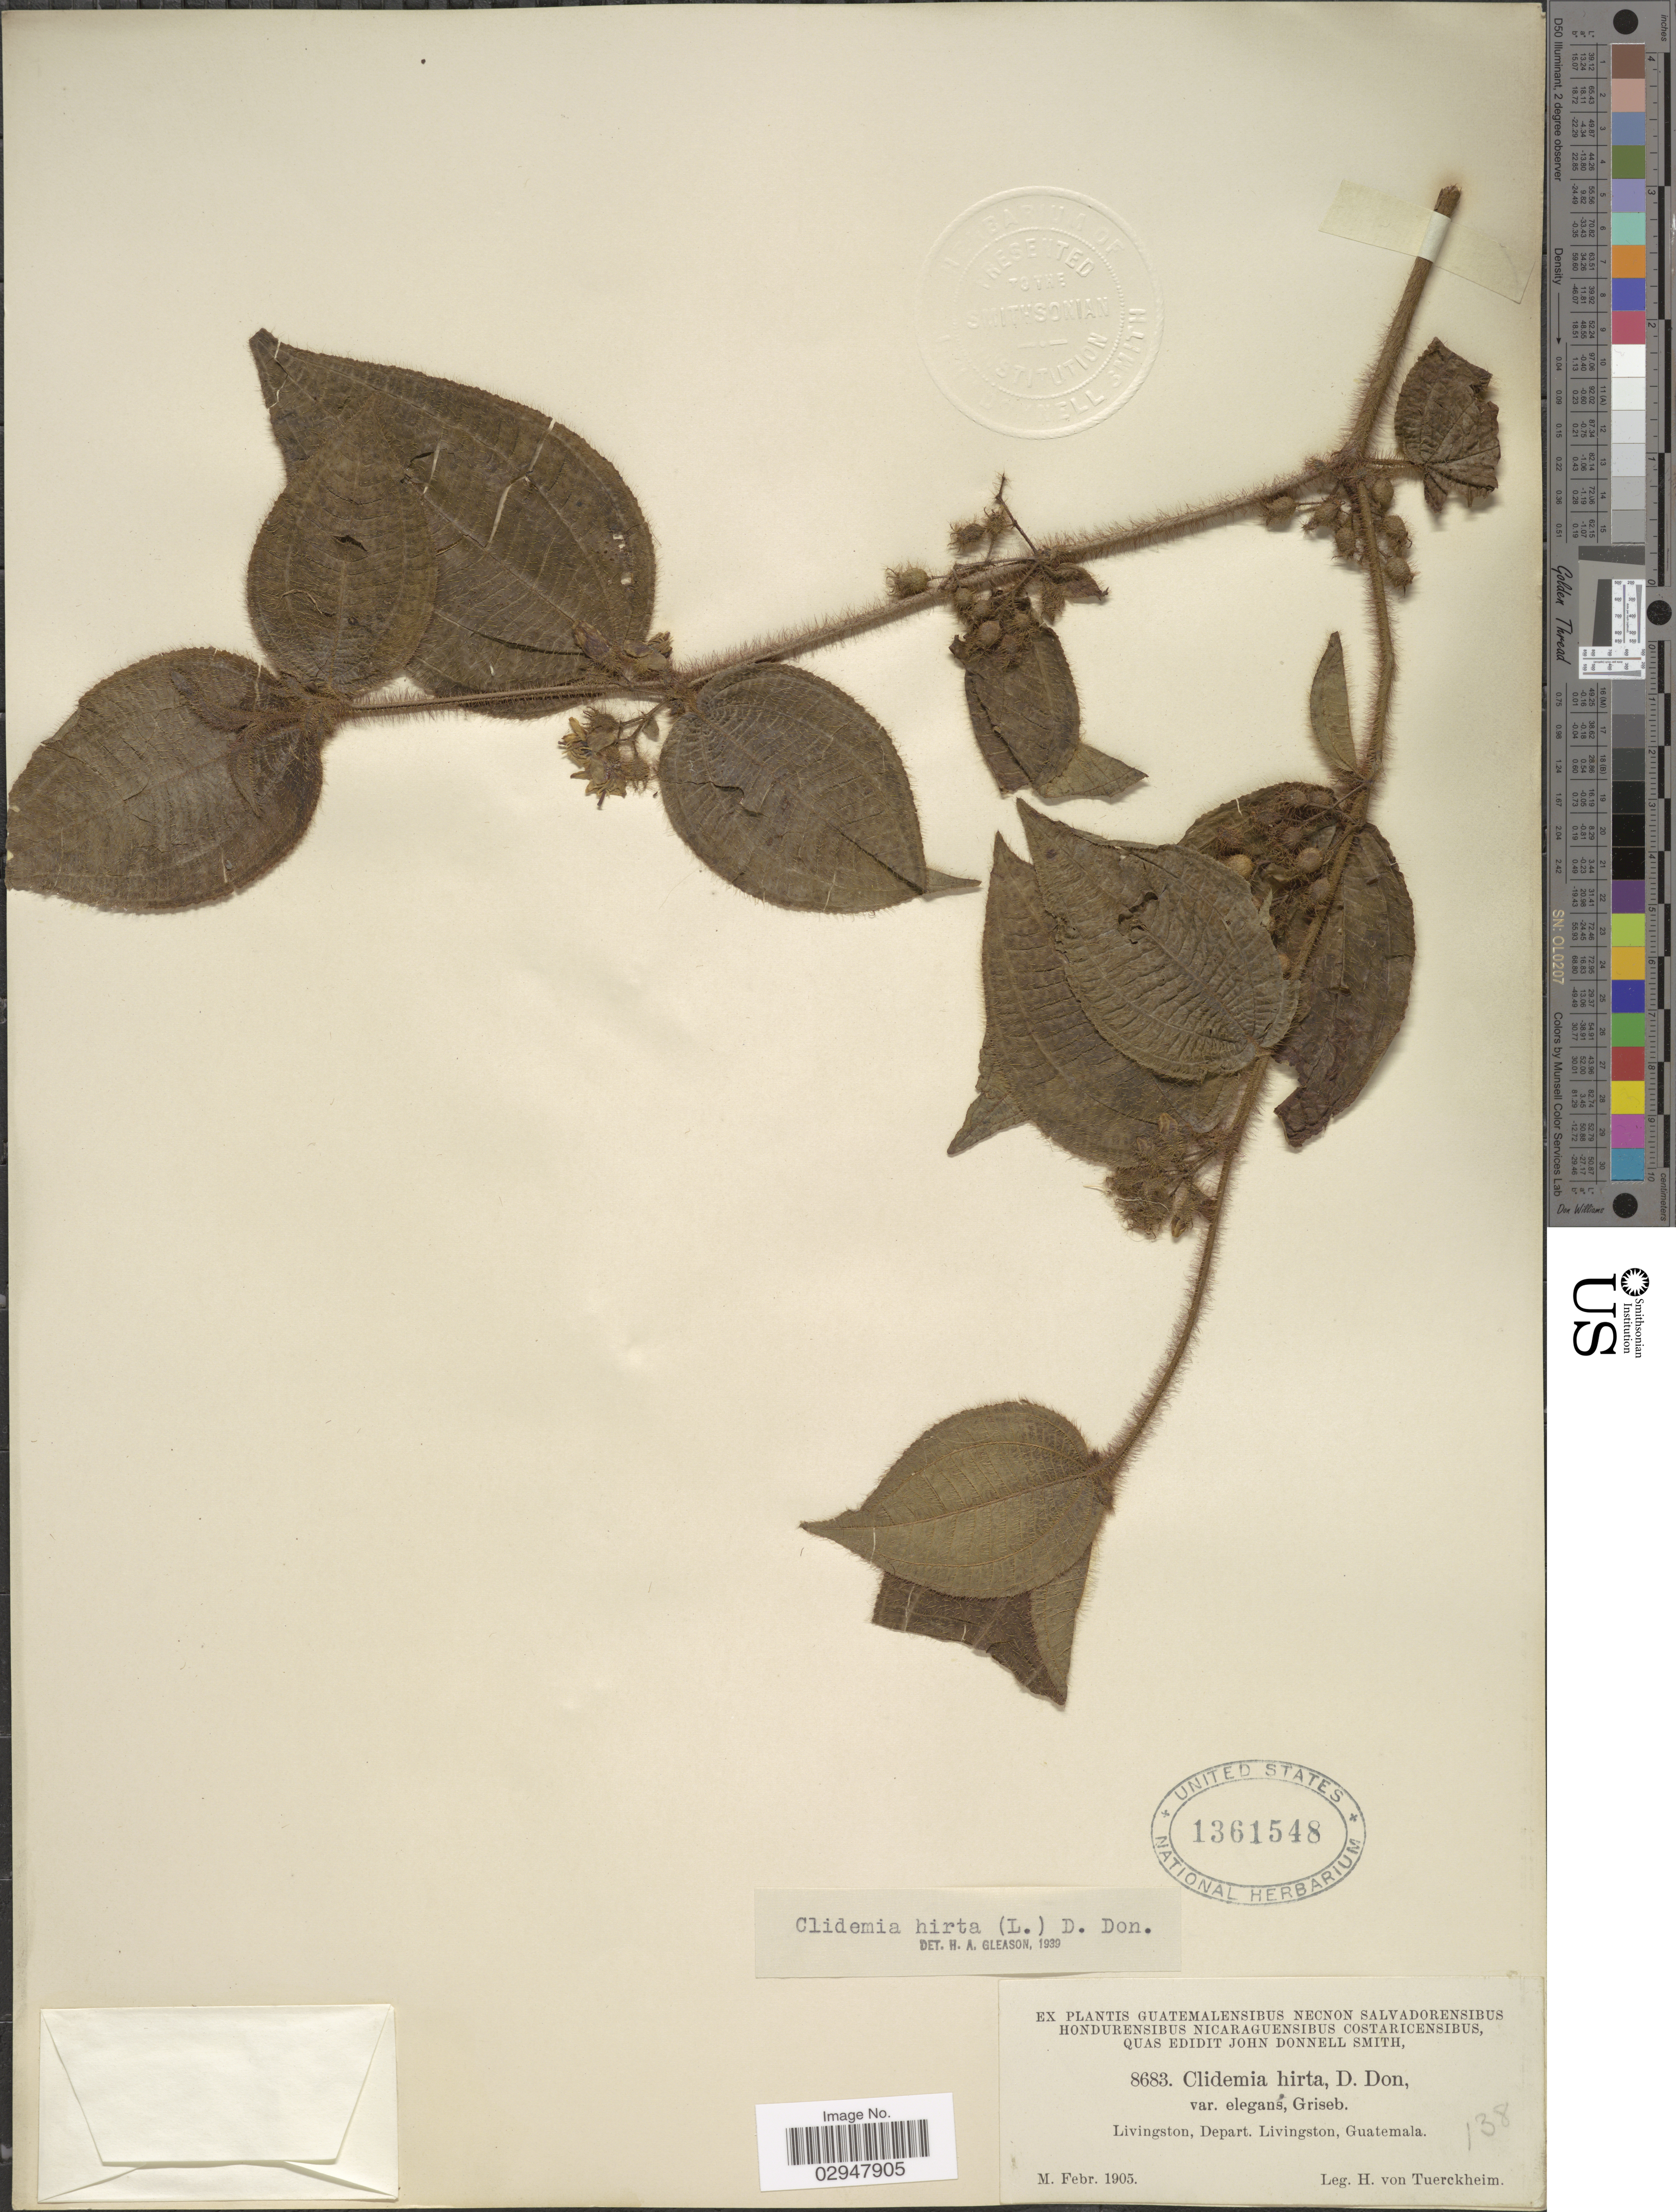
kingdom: Plantae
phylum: Tracheophyta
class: Magnoliopsida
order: Myrtales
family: Melastomataceae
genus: Miconia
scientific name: Miconia hirta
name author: Cogn.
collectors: H. von Türckheim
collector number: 8683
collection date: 1905-02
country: Guatemala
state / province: Izabal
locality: Livingston, Depart. Livingston.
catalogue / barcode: US 1361548